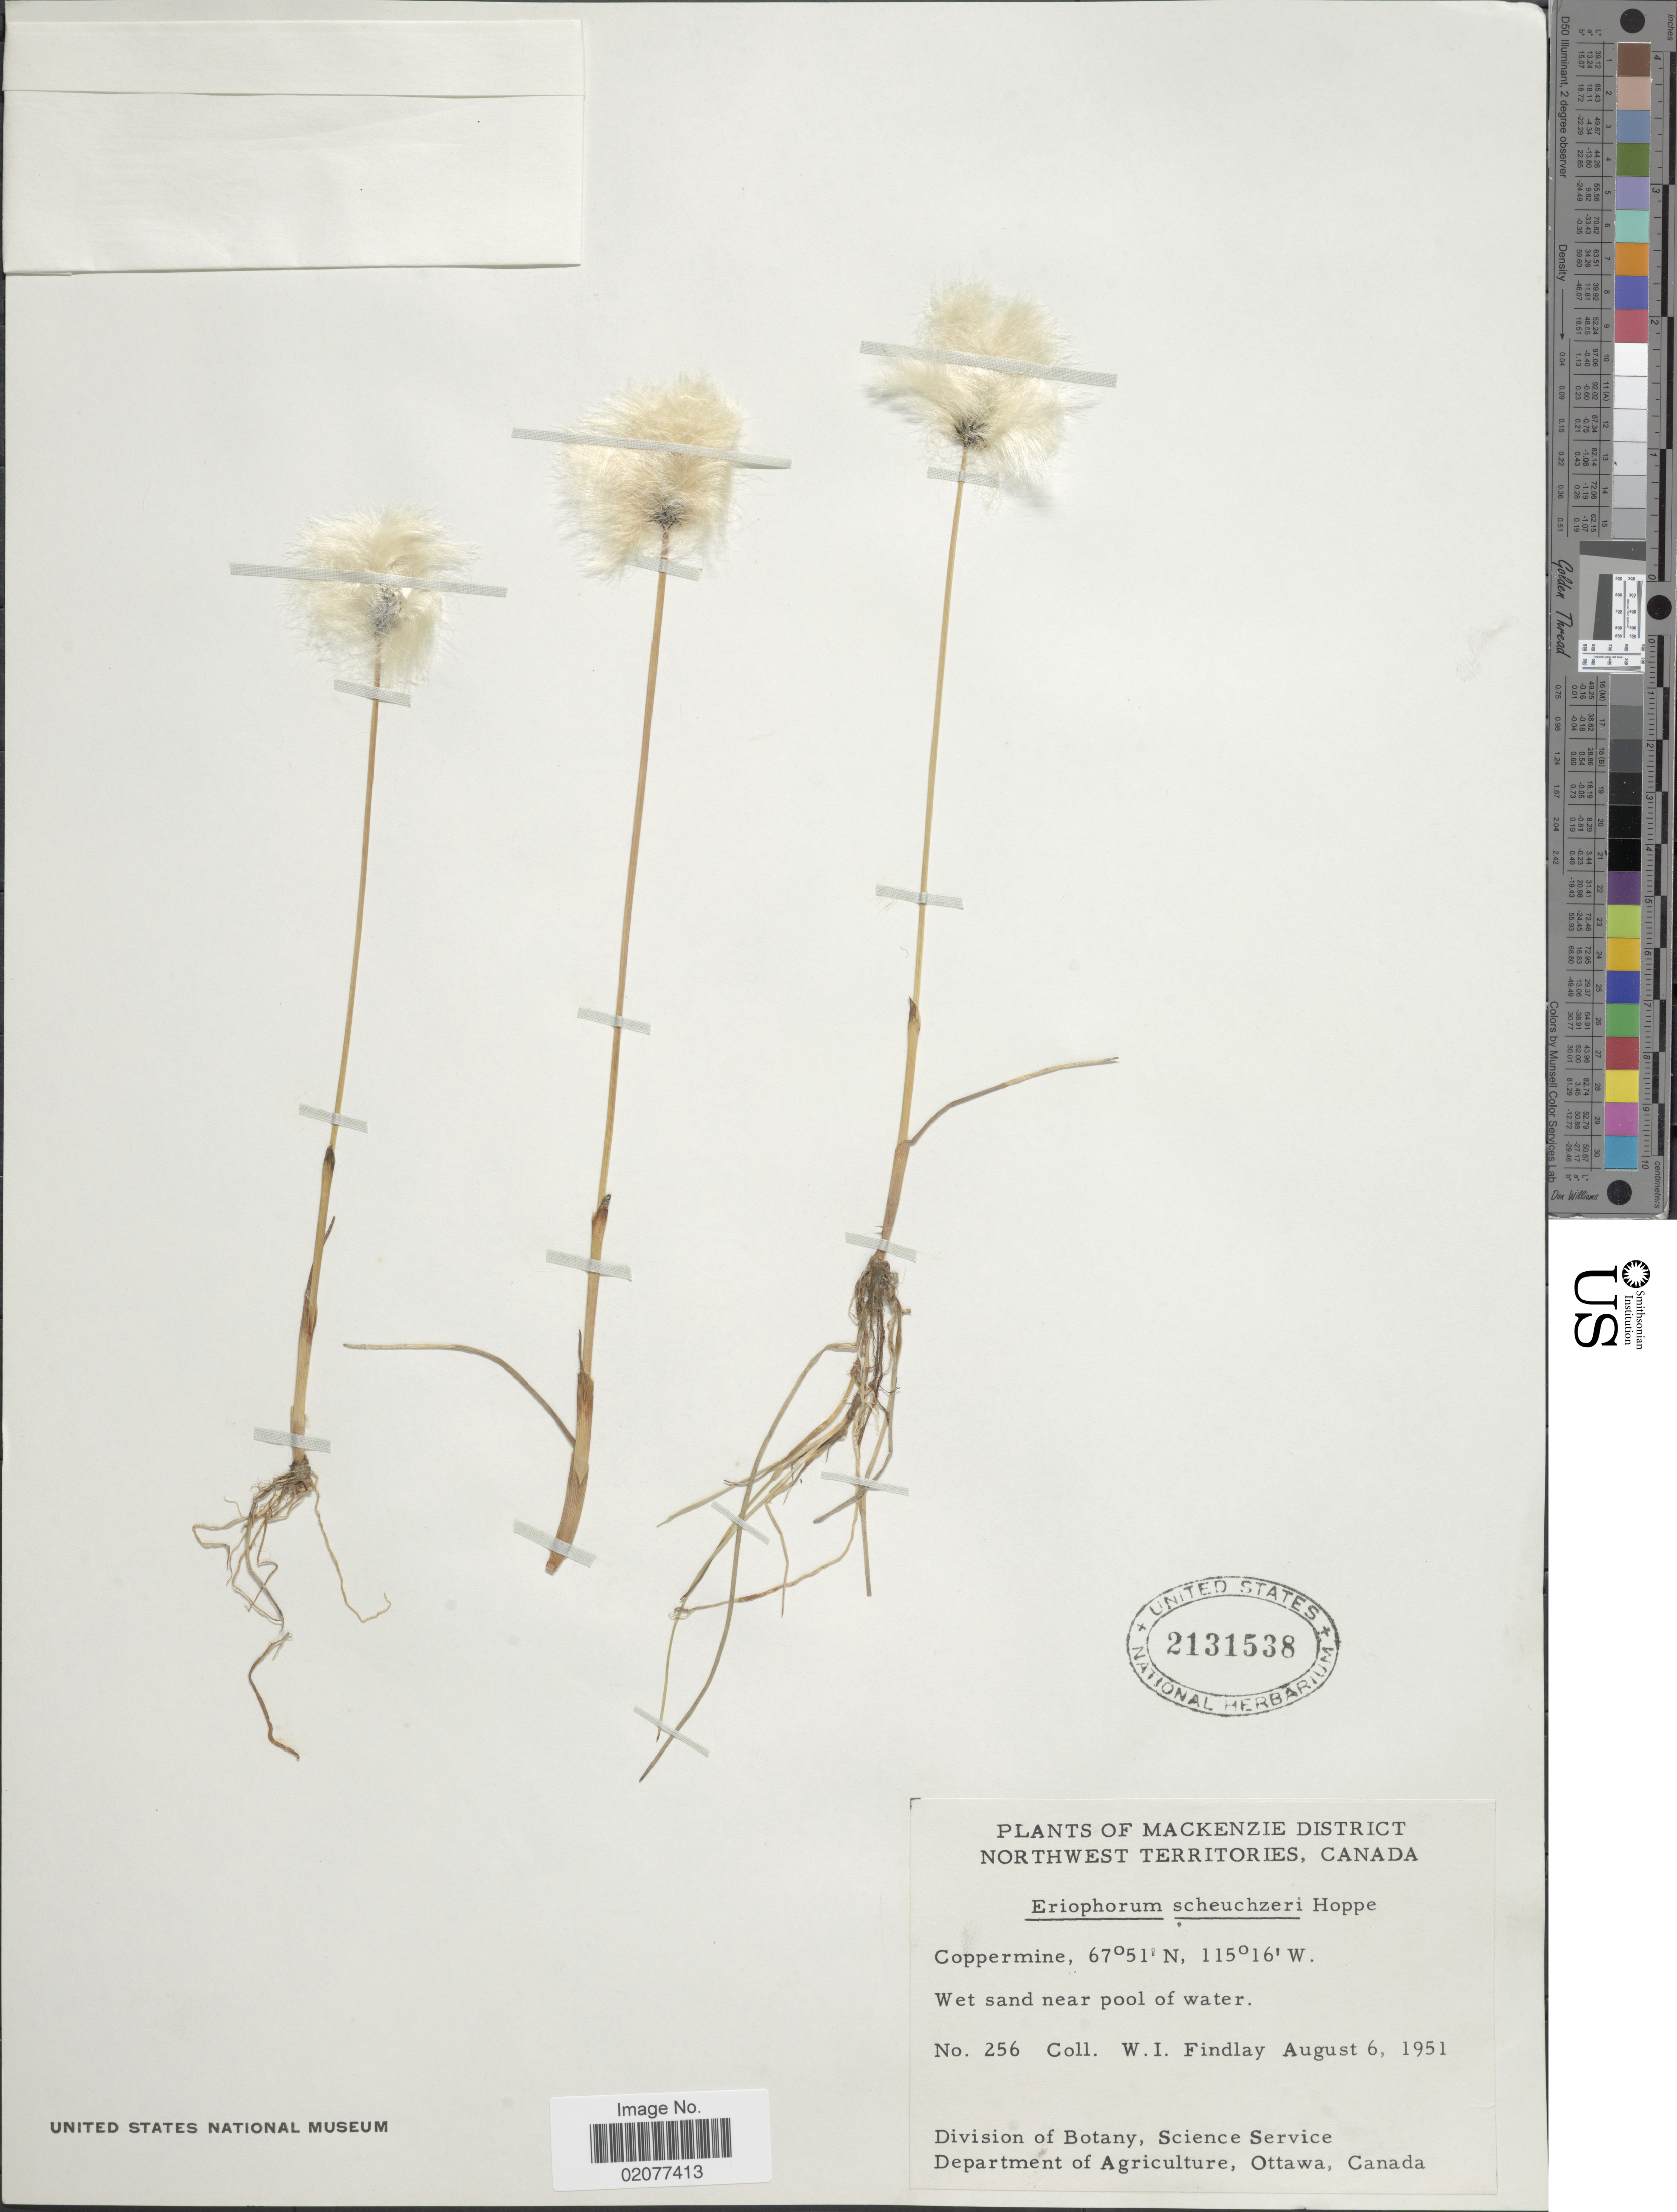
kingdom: Plantae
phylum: Tracheophyta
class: Liliopsida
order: Poales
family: Cyperaceae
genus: Eriophorum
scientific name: Eriophorum scheuchzeri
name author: Hoppe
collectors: W. Findlay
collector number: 256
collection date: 1951-08-06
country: Canada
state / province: Northwest Territories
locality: Northwest Territories, Canada. Wet sand near pool of water. Mackenzie District.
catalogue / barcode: US 2131538